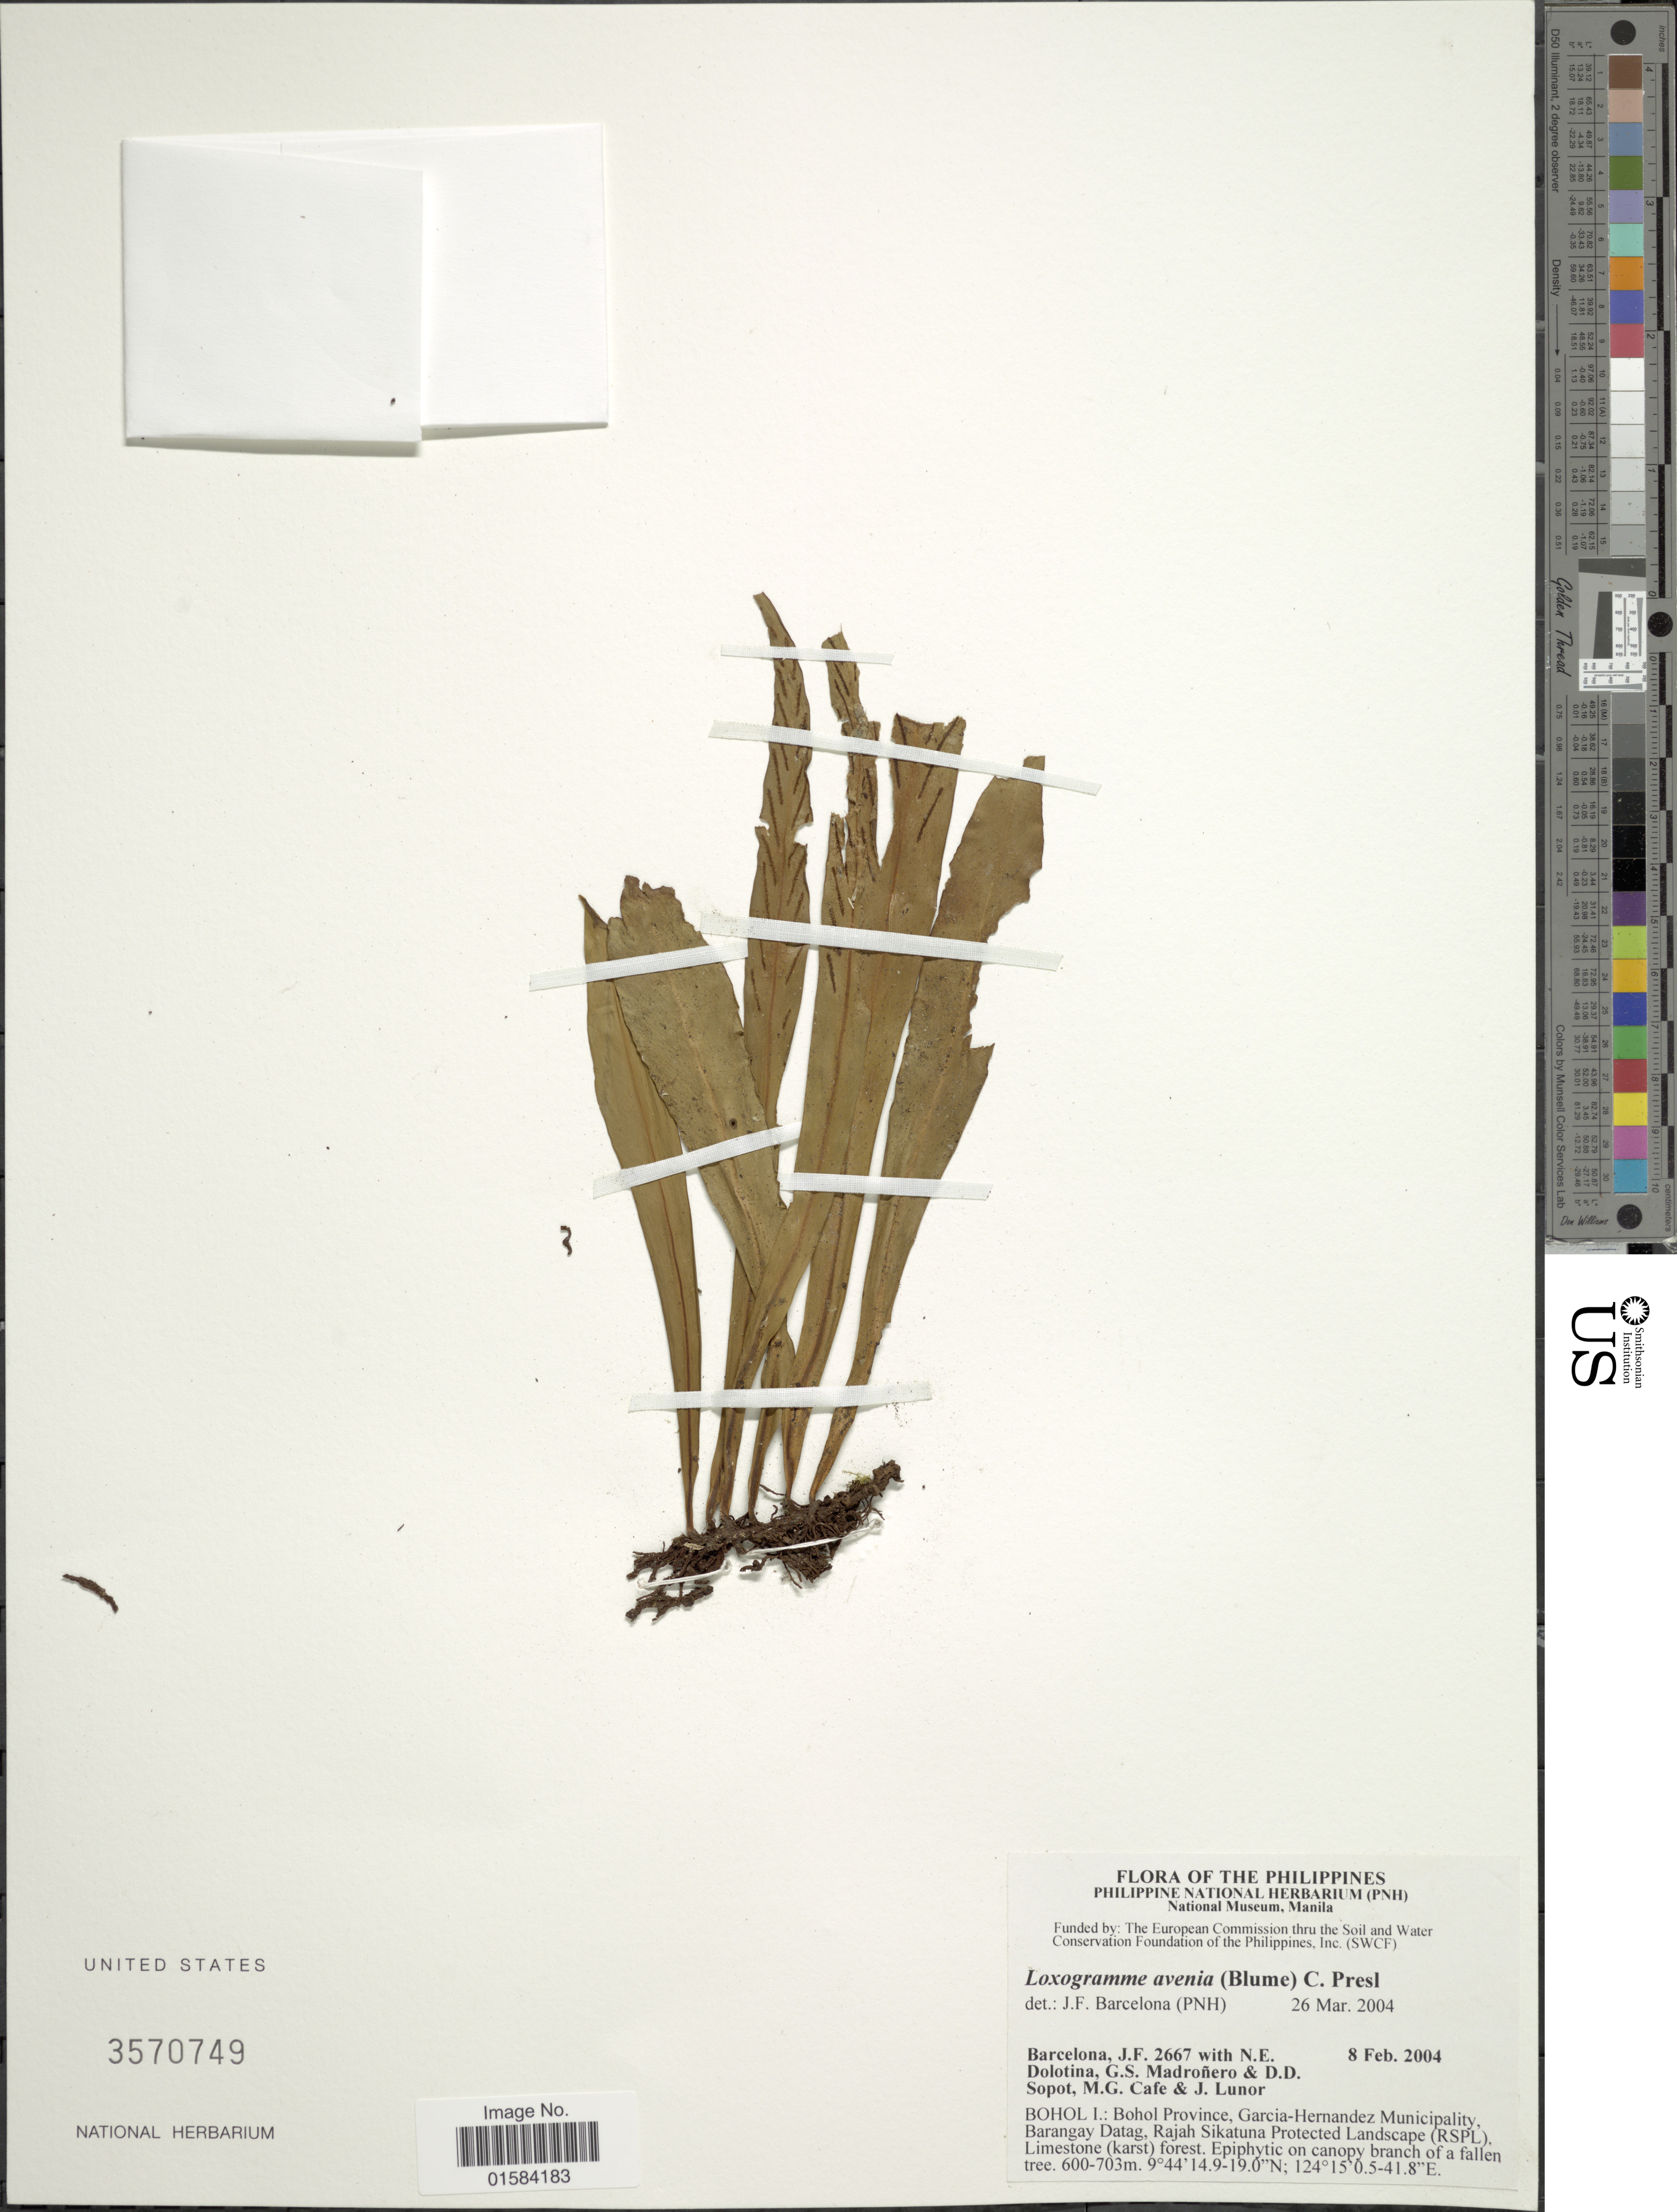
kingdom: Plantae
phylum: Tracheophyta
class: Polypodiopsida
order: Polypodiales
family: Polypodiaceae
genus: Loxogramme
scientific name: Loxogramme avenia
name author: (Blume) C. Presl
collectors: J. F. Barcelona, N. Dolotina, G. Madroñero, D. Sopot & et al.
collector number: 2667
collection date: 2004-02-08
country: Philippines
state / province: Central Visayas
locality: Bohol I: Bohol Province, Garcia-Hernandez Municipality, barangay Datag, Rajah Sikatuna Protected Landscape (RSLP)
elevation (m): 600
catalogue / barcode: US 3570749